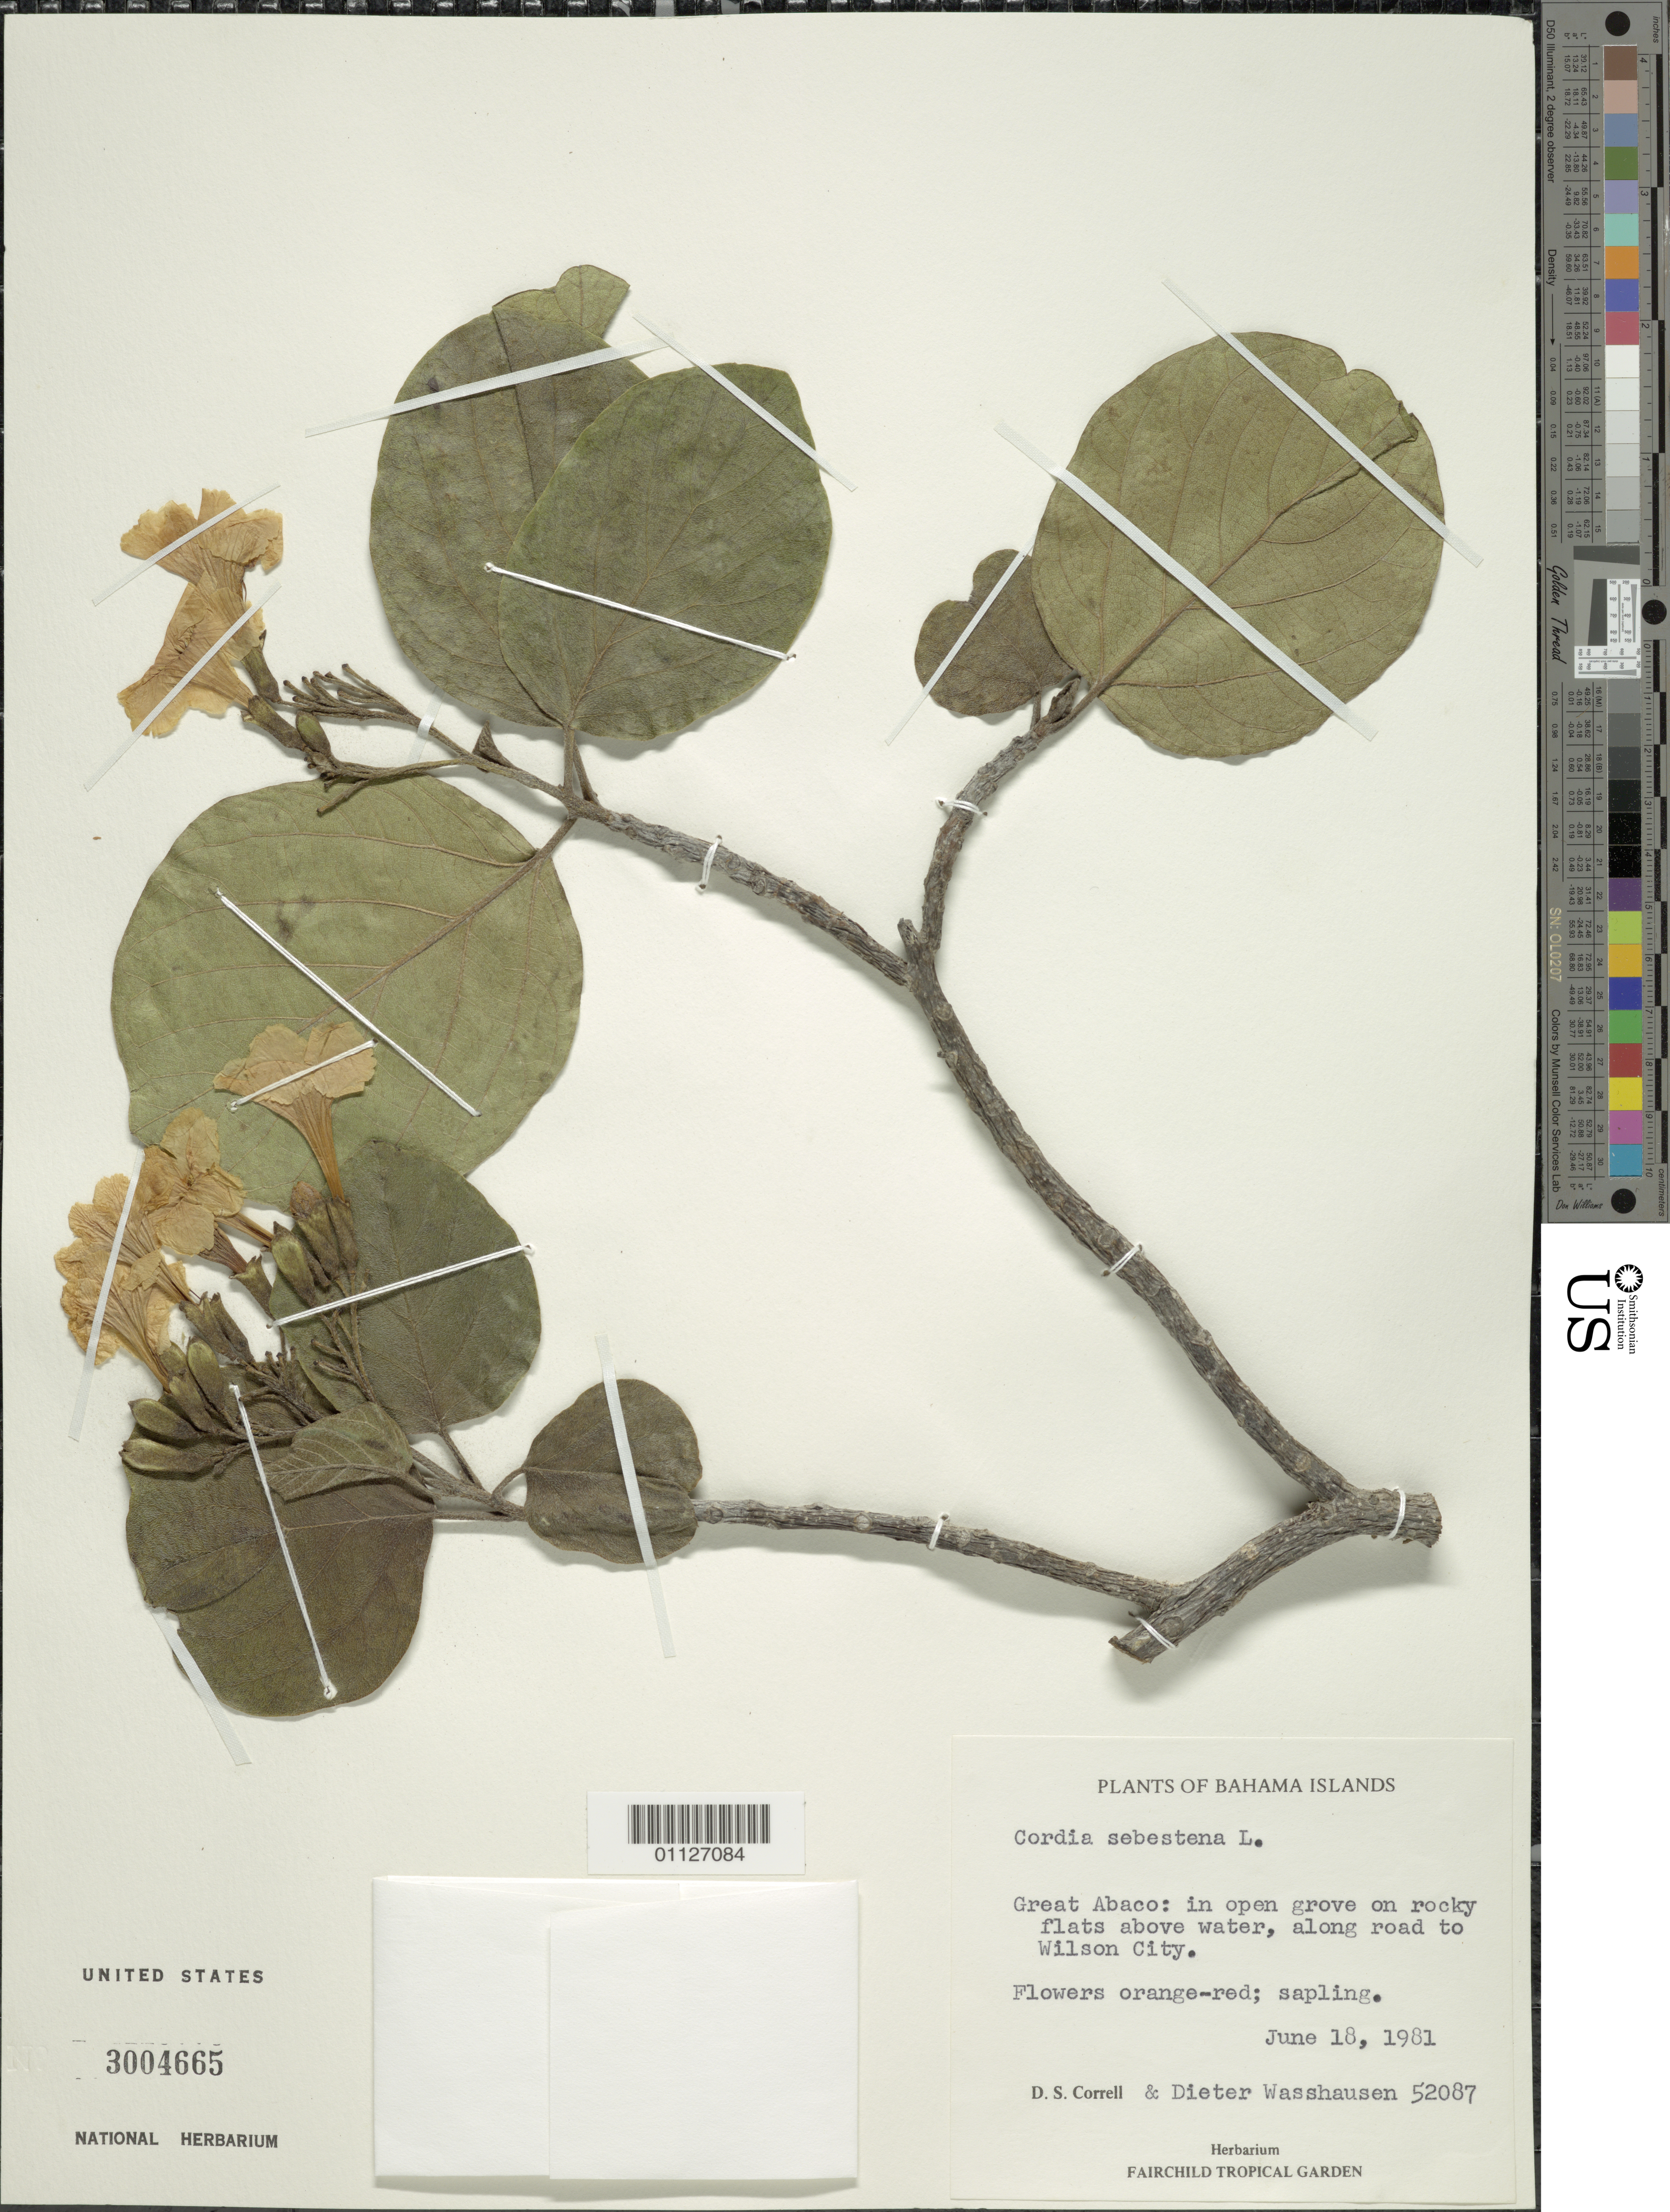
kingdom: Plantae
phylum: Tracheophyta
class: Magnoliopsida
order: Boraginales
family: Cordiaceae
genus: Cordia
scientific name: Cordia sebestena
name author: L.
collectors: D. S. Correll & D. C. Wasshausen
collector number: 52087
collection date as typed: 18 Jun 1981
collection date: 1981-06-18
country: Bahamas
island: Great Abaco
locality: In open grove on rocky flats above water, along road to Wilson City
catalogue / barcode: US 3004665